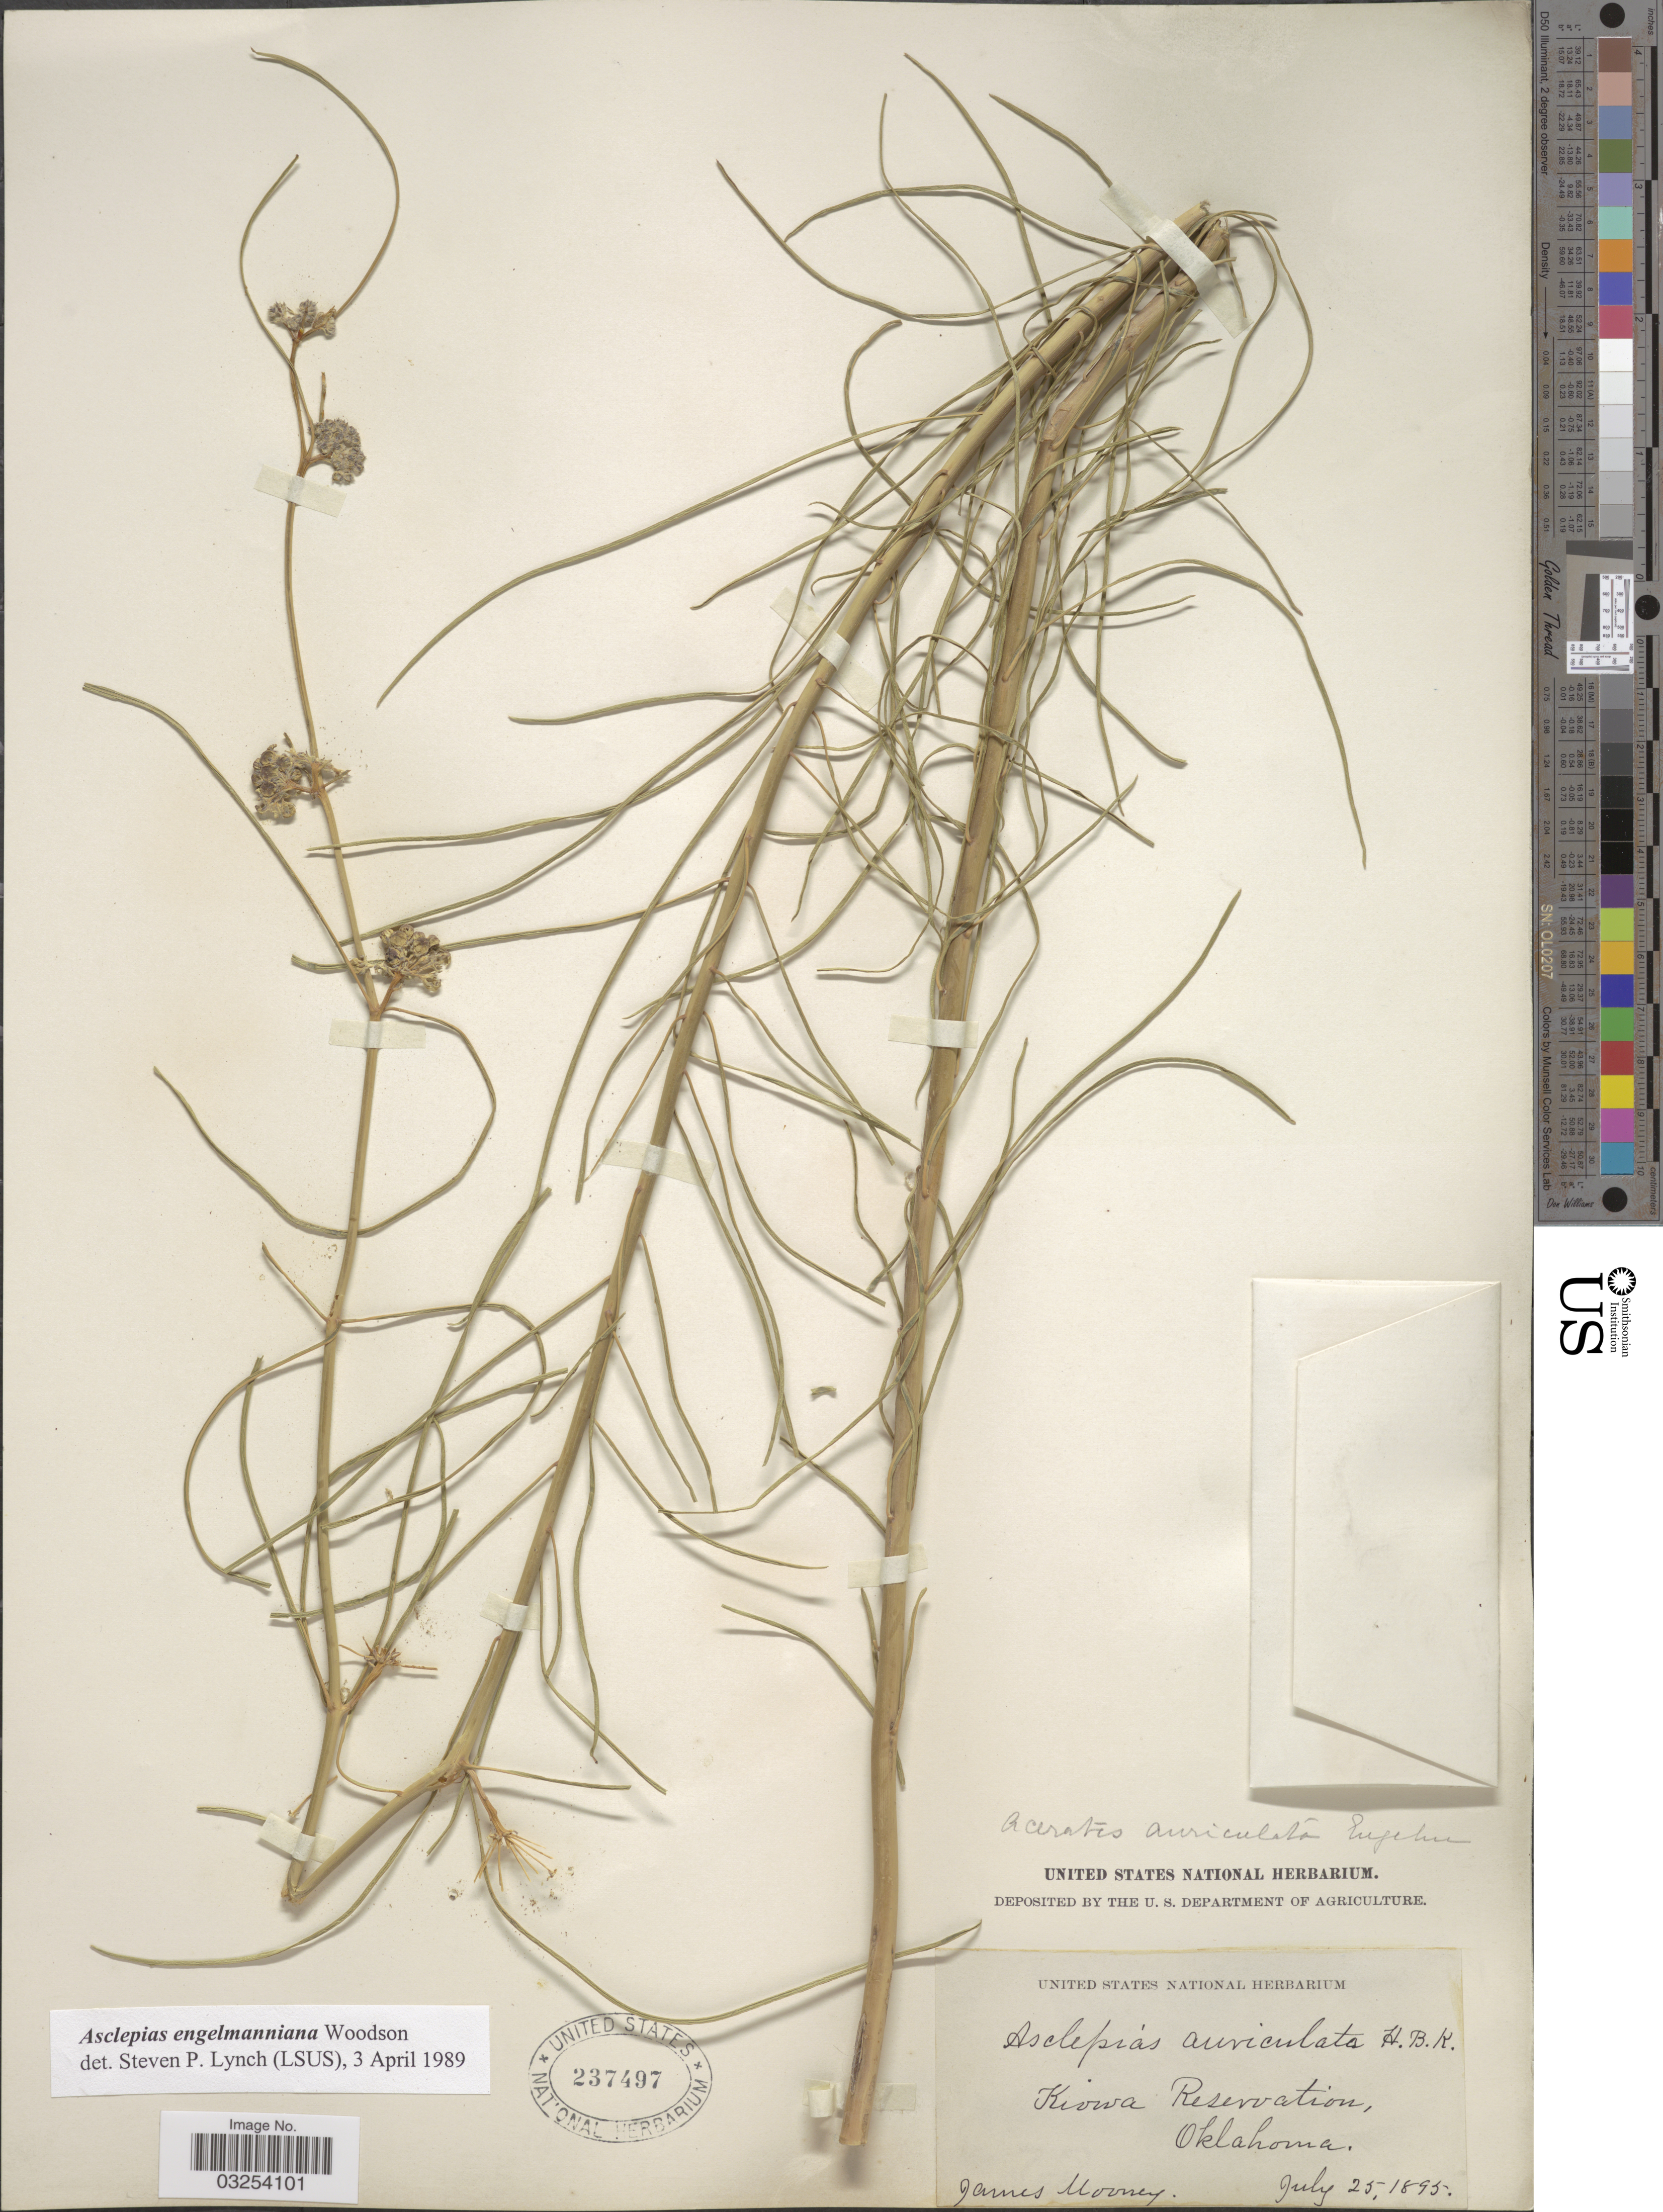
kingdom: Plantae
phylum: Tracheophyta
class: Magnoliopsida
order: Gentianales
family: Apocynaceae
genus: Asclepias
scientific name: Asclepias engelmanniana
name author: Woodson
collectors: J. Mooney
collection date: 1895-07-25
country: United States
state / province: Oklahoma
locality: Kiowa Reservation.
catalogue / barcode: US 237497